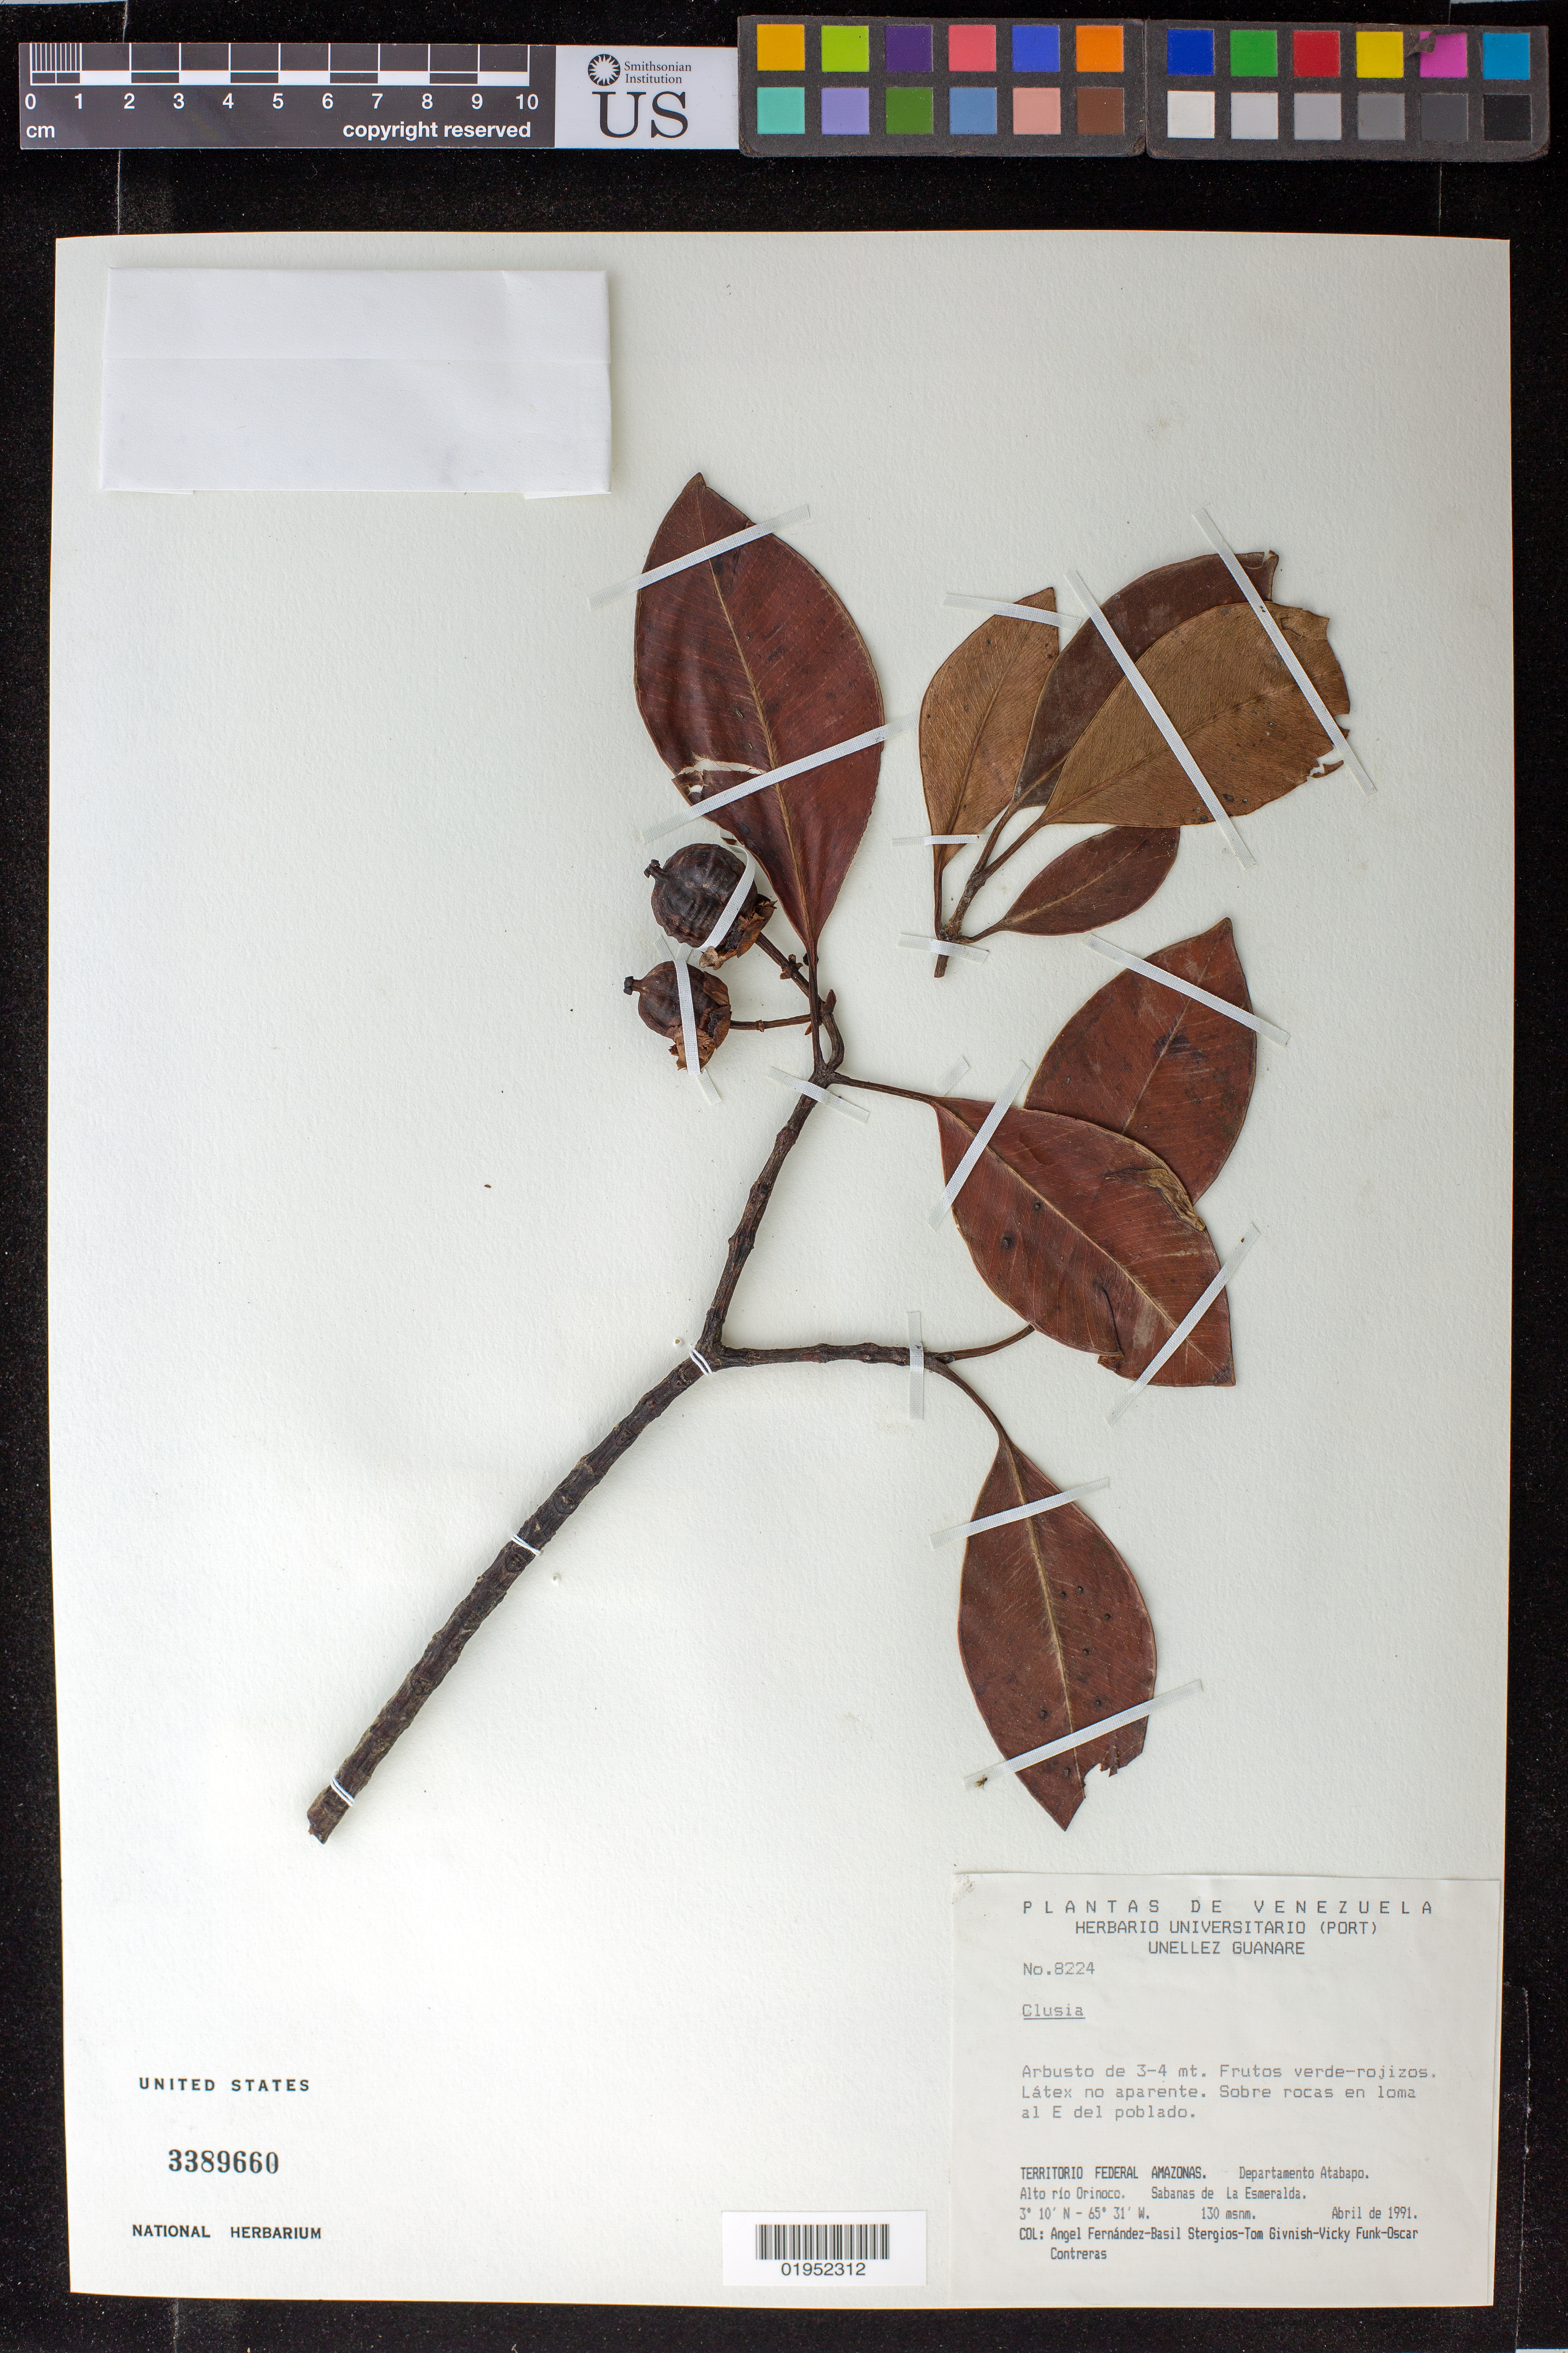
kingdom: Plantae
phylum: Tracheophyta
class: Magnoliopsida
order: Malpighiales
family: Clusiaceae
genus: Clusia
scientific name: Clusia sp.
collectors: A. Fernández, B. G. Stergios, T. J. Givnish, V. Funk & O. Contreras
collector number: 8224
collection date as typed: Apr-91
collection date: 1991-04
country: Venezuela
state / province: Amazonas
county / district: Atabapo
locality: Alto rio Orinoco. Sabanas de La Esmeralda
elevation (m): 130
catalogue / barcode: US 3389660